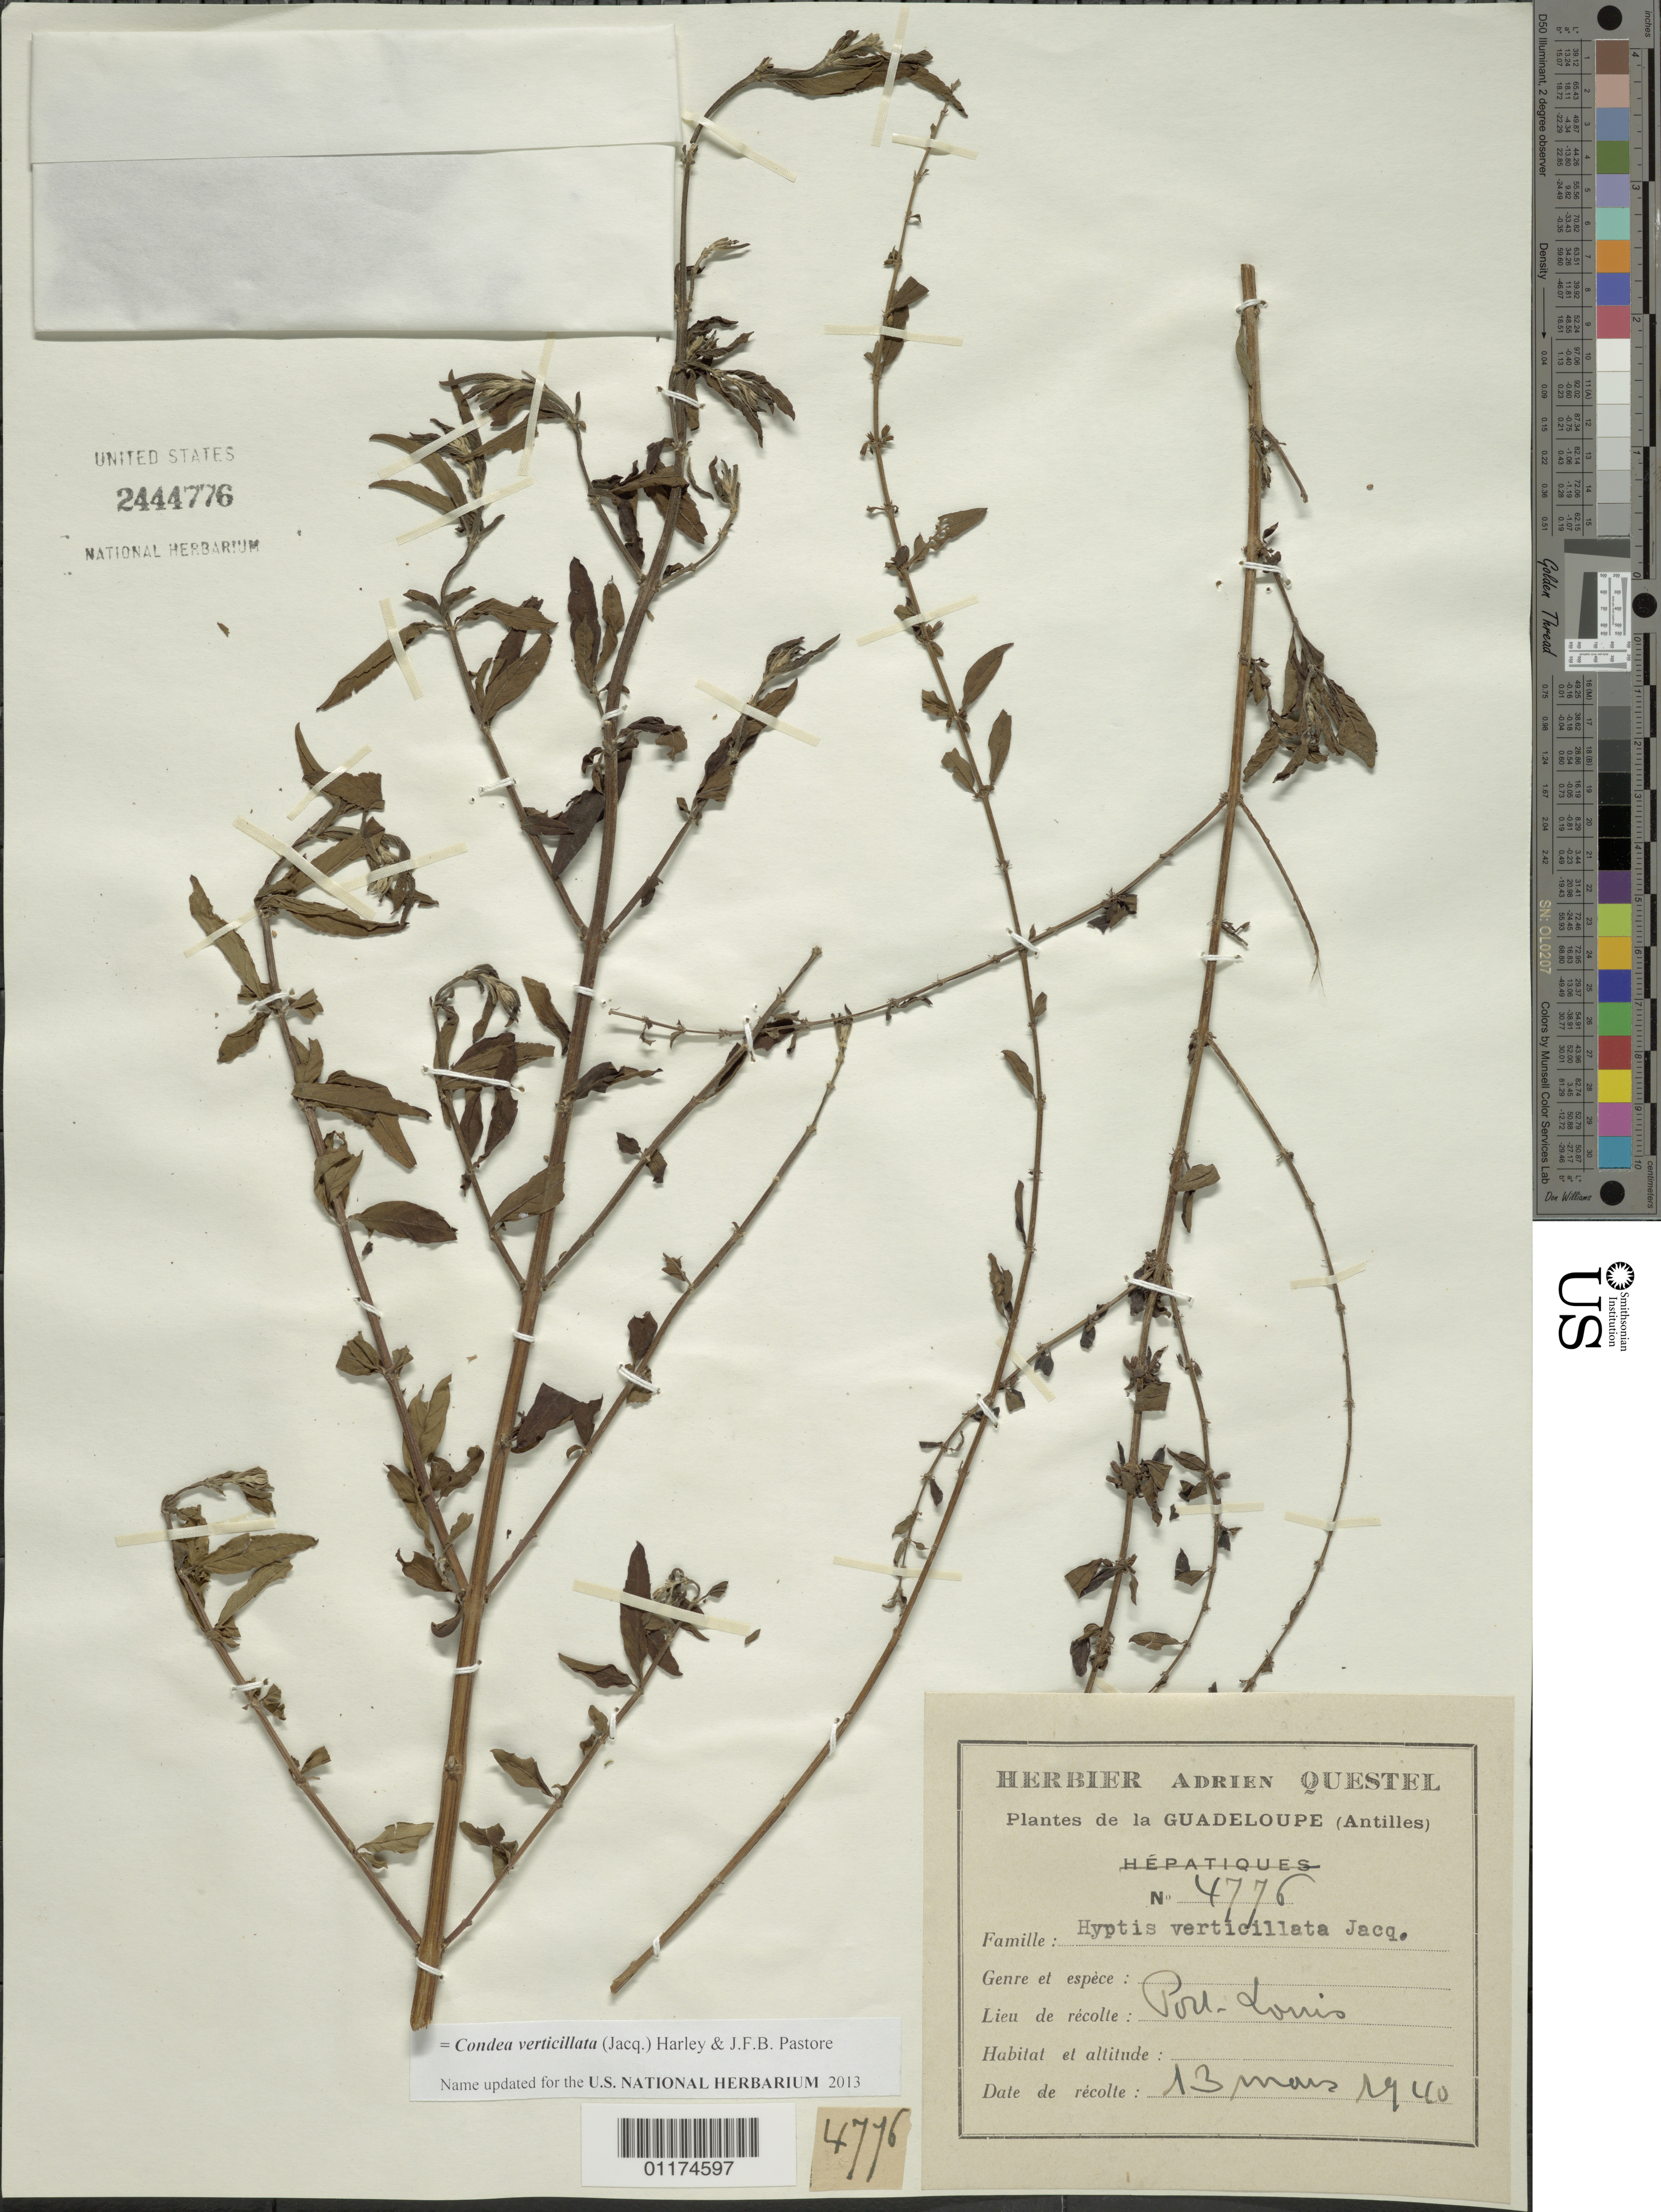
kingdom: Plantae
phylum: Tracheophyta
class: Magnoliopsida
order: Lamiales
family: Lamiaceae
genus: Condea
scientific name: Condea verticillata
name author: (Jacq.) Harley & J.F.B. Pastore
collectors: A. Questel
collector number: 4776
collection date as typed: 13 Mar 1940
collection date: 1940-03-13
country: Guadeloupe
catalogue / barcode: US 2444776